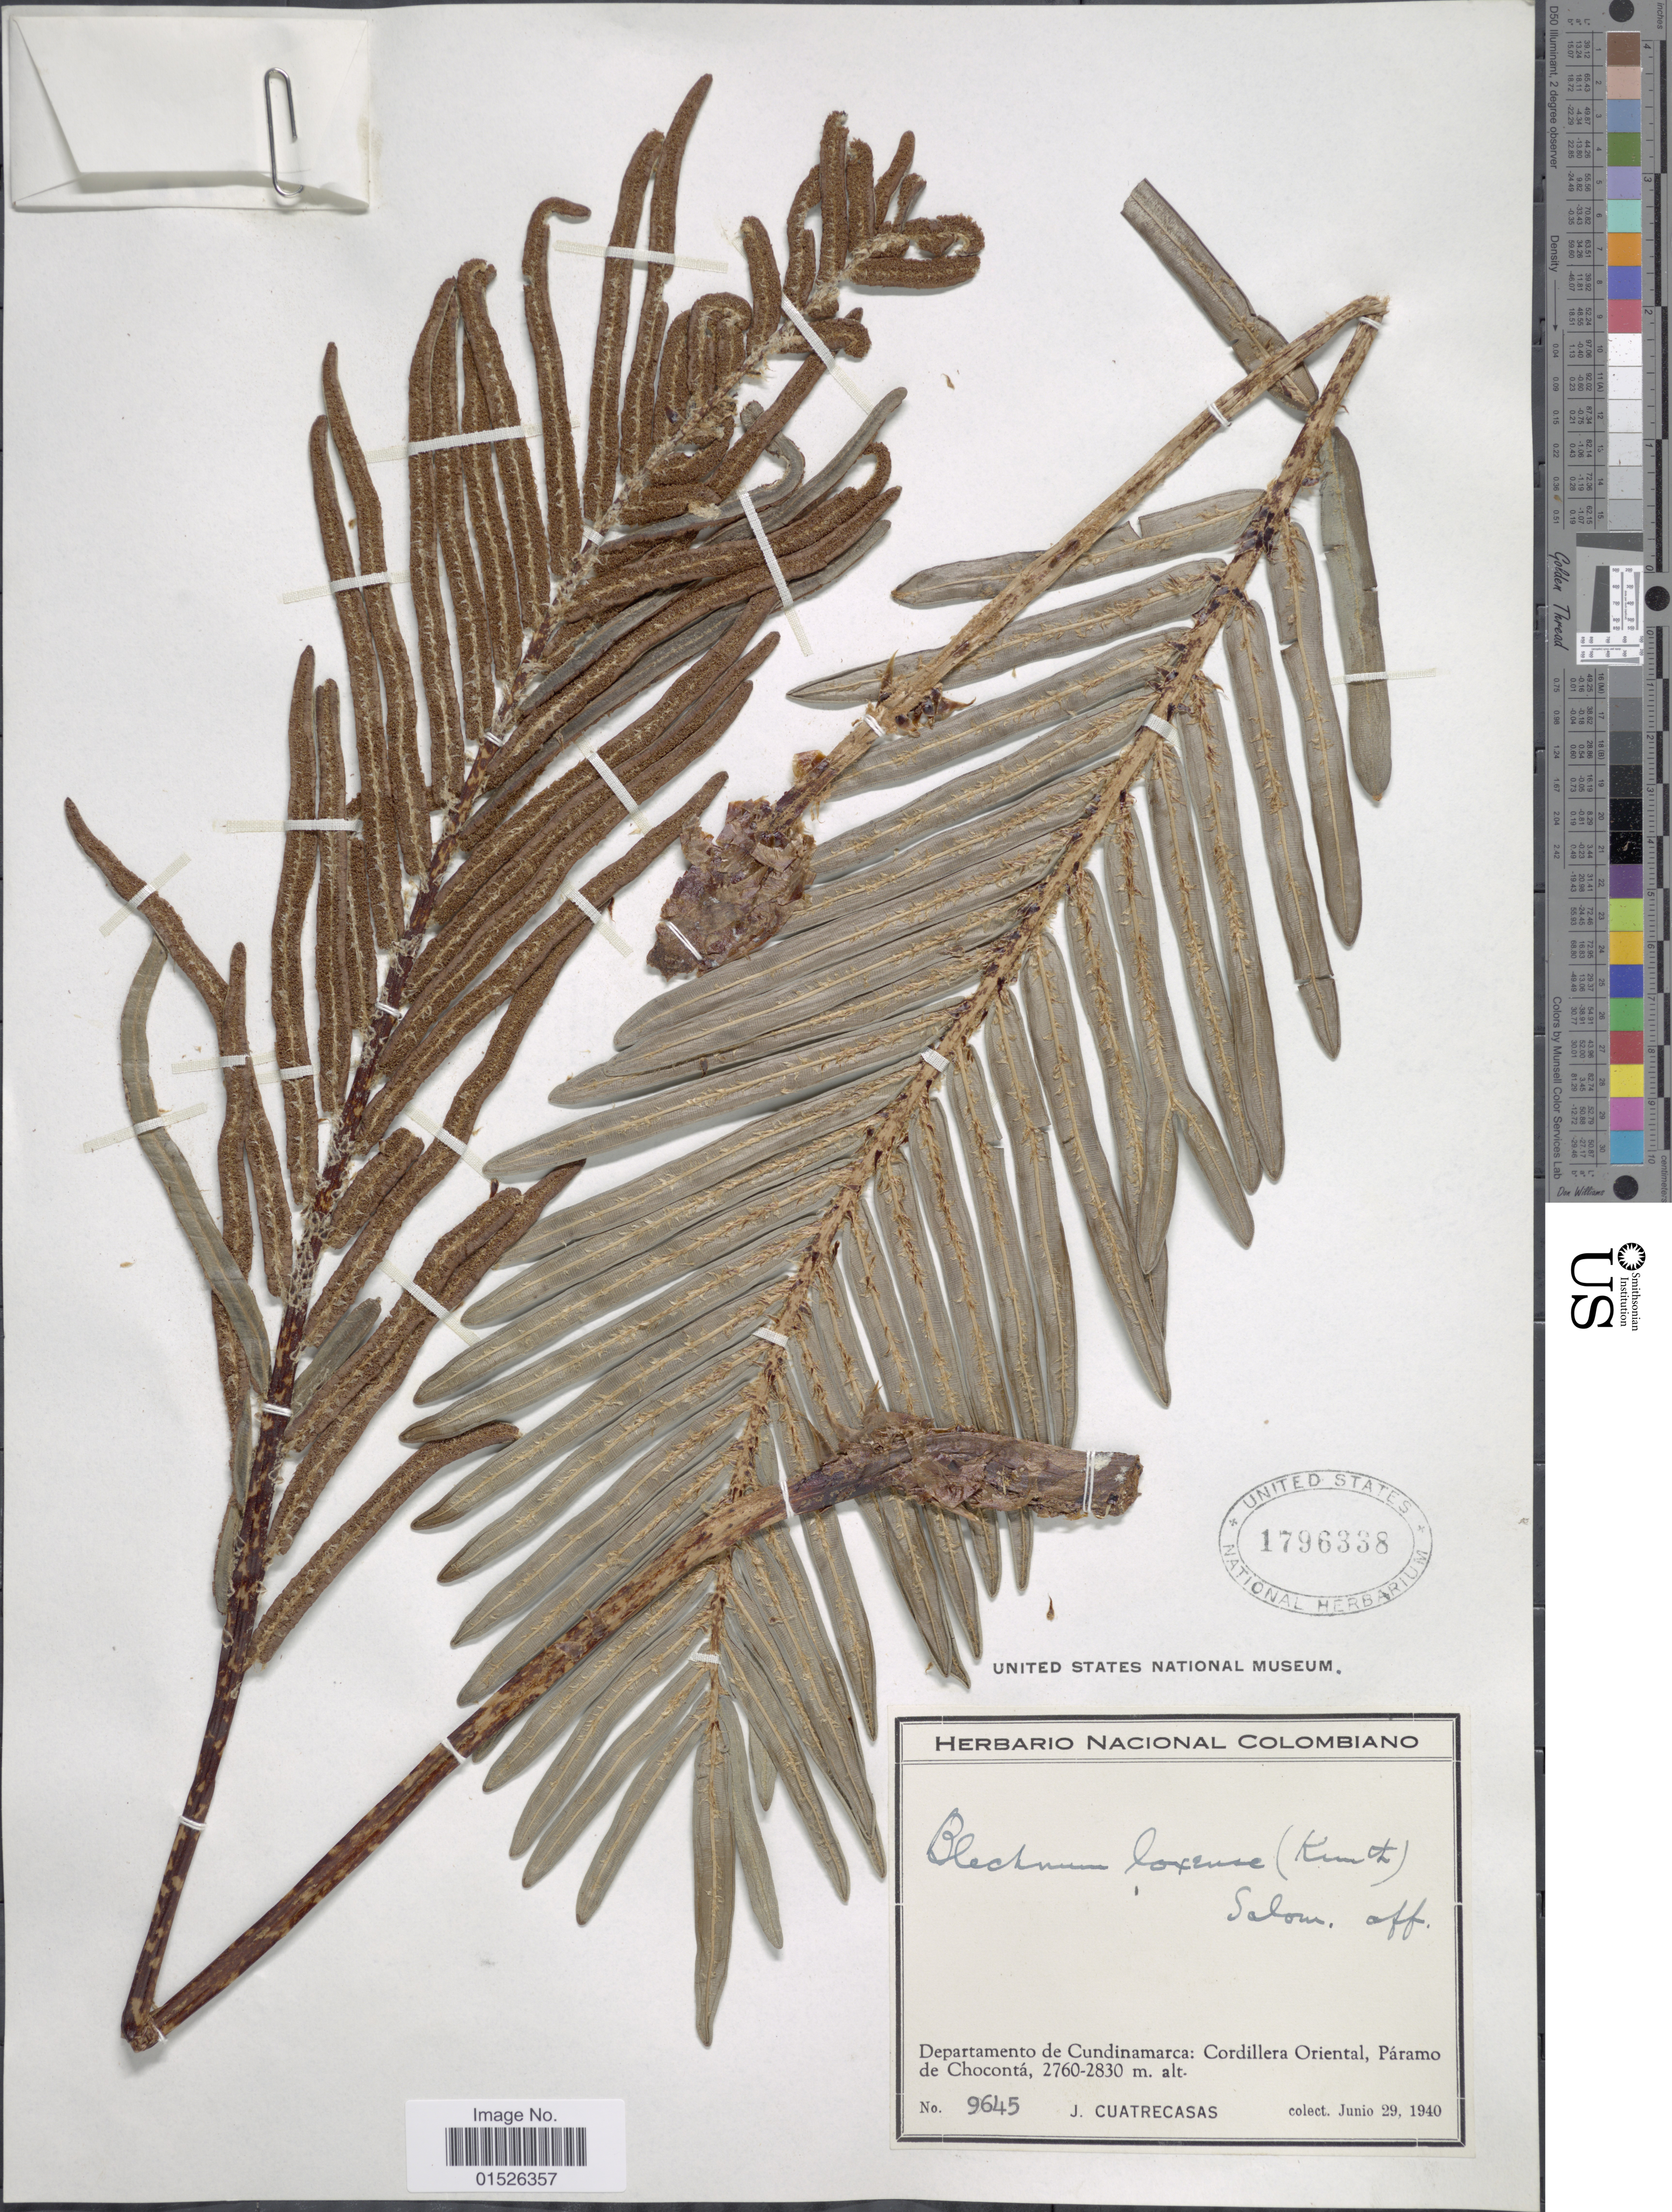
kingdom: Plantae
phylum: Tracheophyta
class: Polypodiopsida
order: Polypodiales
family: Blechnaceae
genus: Blechnum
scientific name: Blechnum loxense var. stenophyllum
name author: (Klotzsch) Lellinger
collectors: J. Cuatrecasas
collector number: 9645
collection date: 1940-06-29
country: Colombia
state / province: Cundinamarca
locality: Departamento de Cundinamarca: Cordillera Oriental, Paramo de Choconta.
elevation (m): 2760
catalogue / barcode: US 1796338